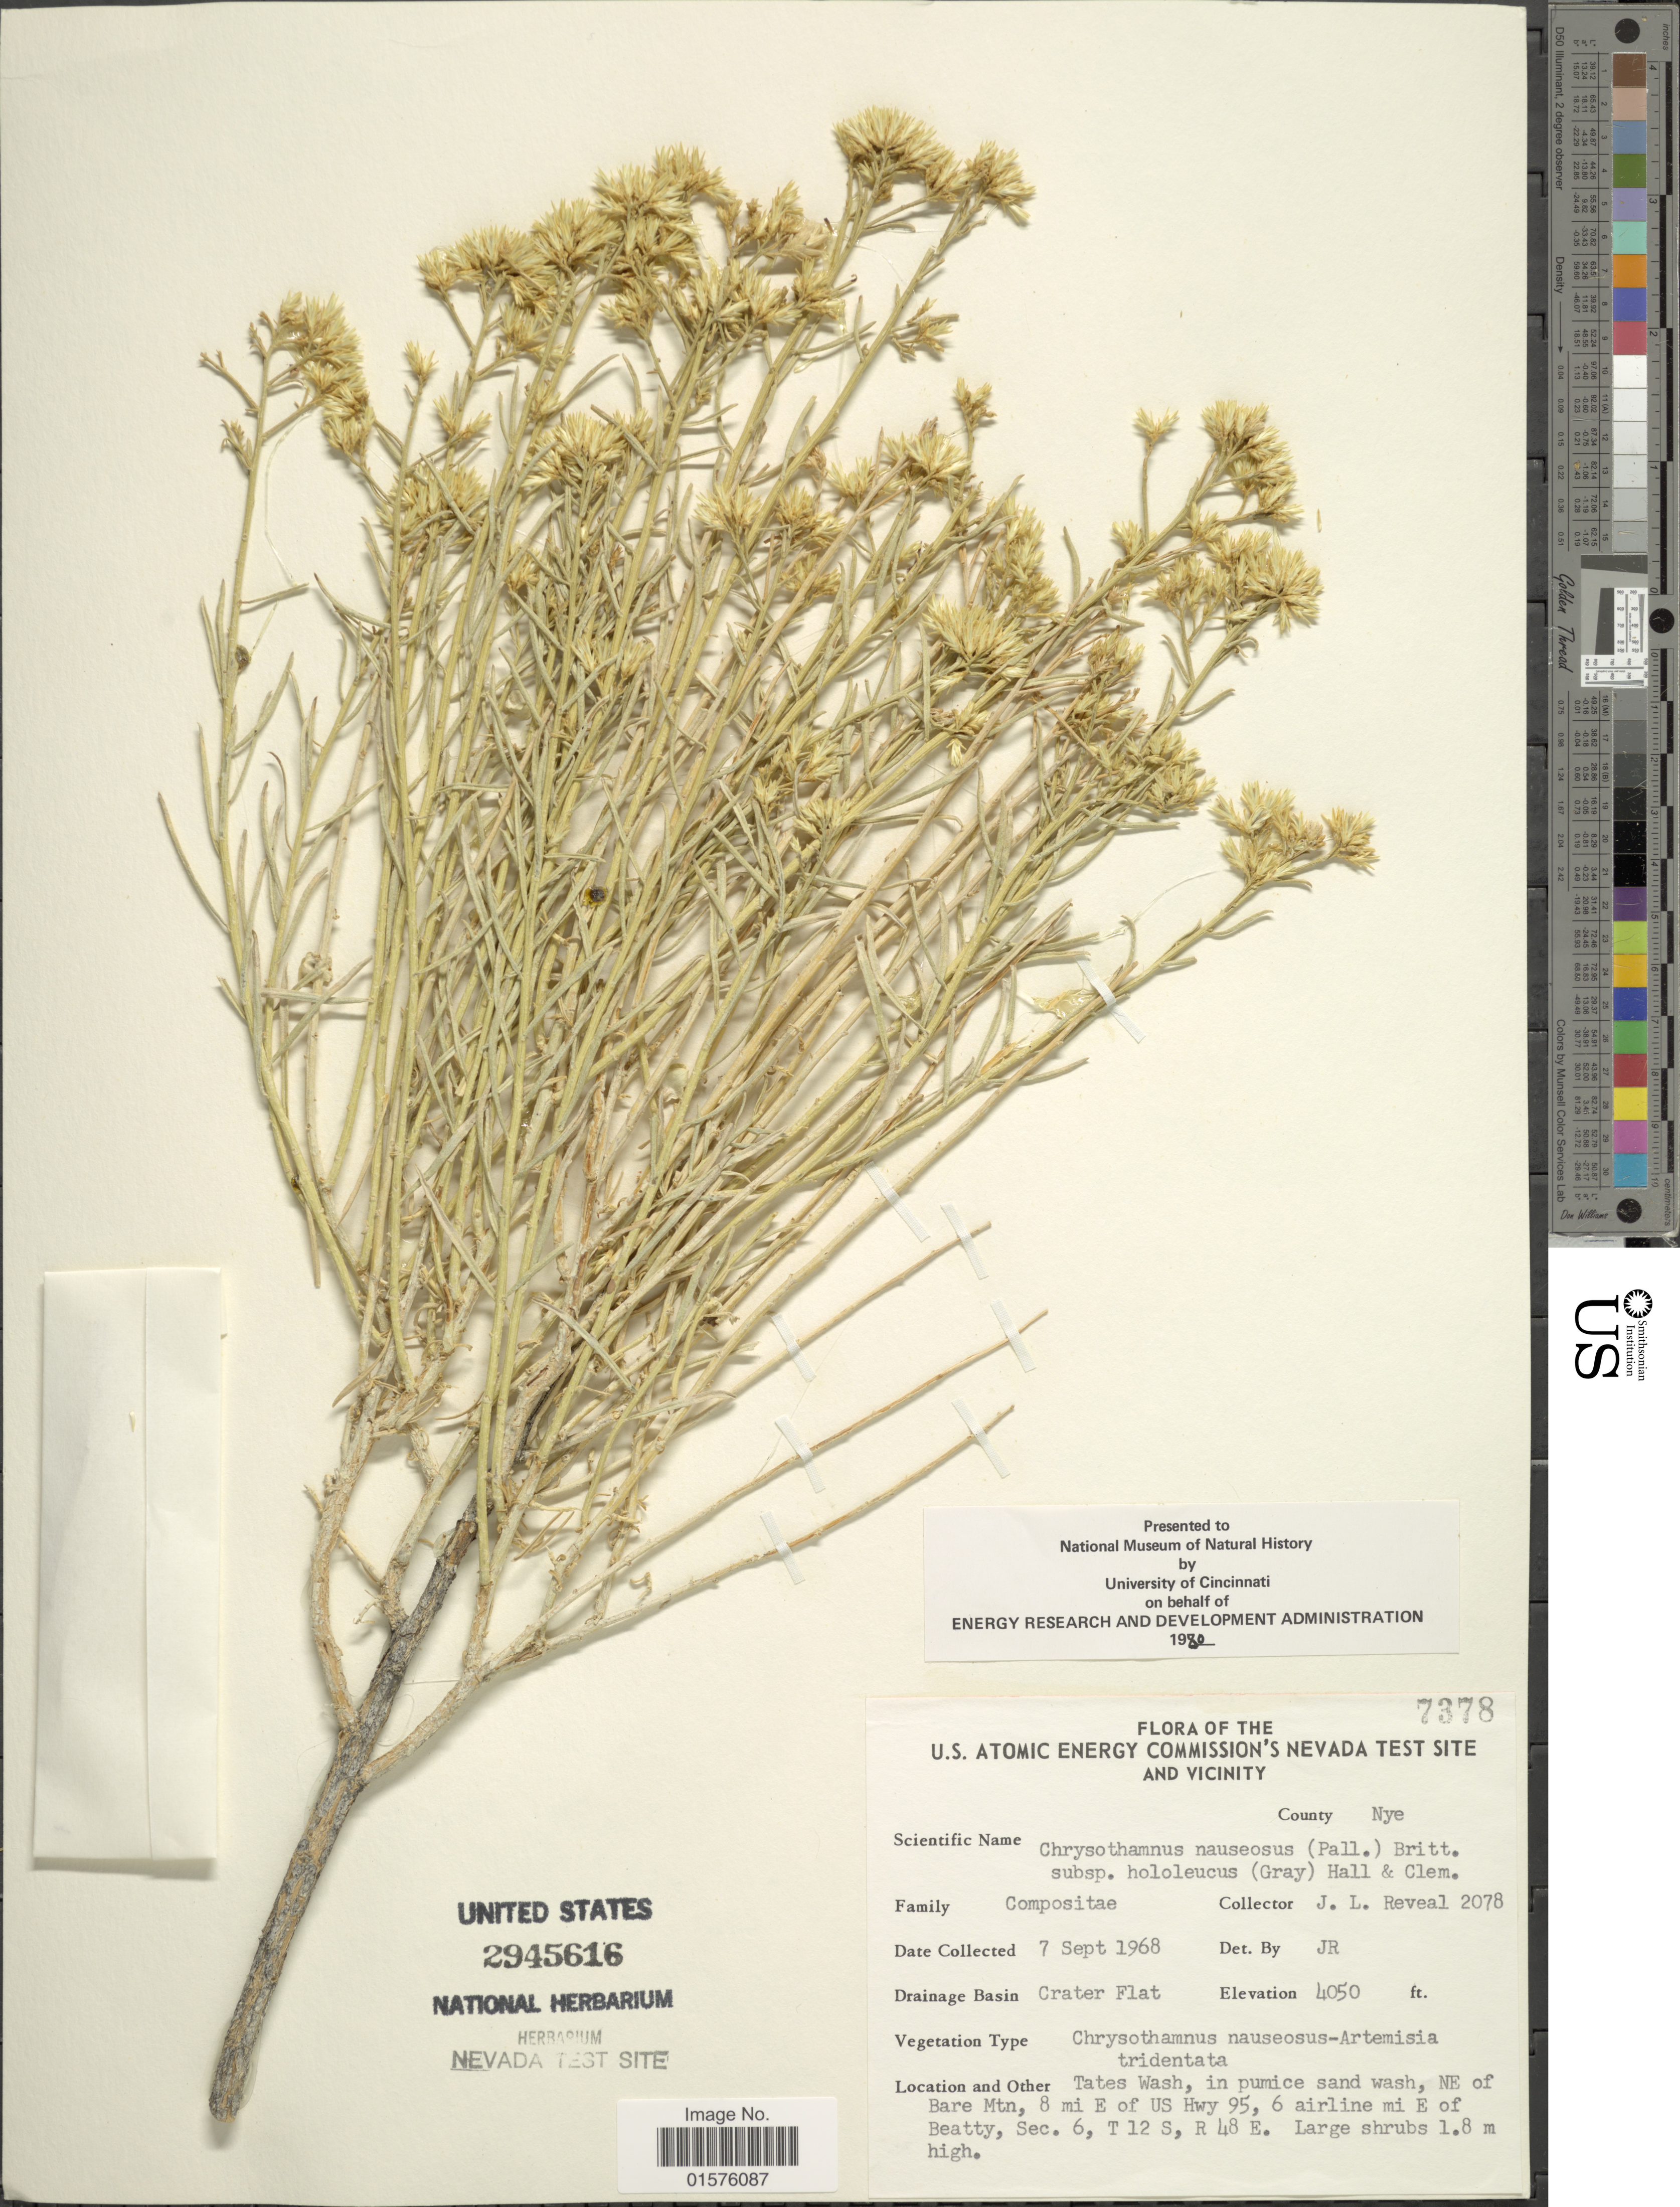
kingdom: Plantae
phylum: Tracheophyta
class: Magnoliopsida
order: Asterales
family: Asteraceae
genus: Ericameria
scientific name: Ericameria nauseosa var. leiosperma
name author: (A. Gray) G.L. Nesom & G.I. Baird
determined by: Urbatsch, Lowell E., Curator (LSU), Louisiana State University (UNITED STATES)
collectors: J. L. Reveal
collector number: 2078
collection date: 1968-09-07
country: United States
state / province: Nevada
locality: The U.S. Atomic Energy Commission's Nevada test site and vicinity, County NYe, Tates Wash, in pumice sand wash, NE of Bare Mtn, 8 mi E of US Hwy 95, 6 airline mi E of Beautty, Sec. 6, T12S, R48E.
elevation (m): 1234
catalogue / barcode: US 2945616